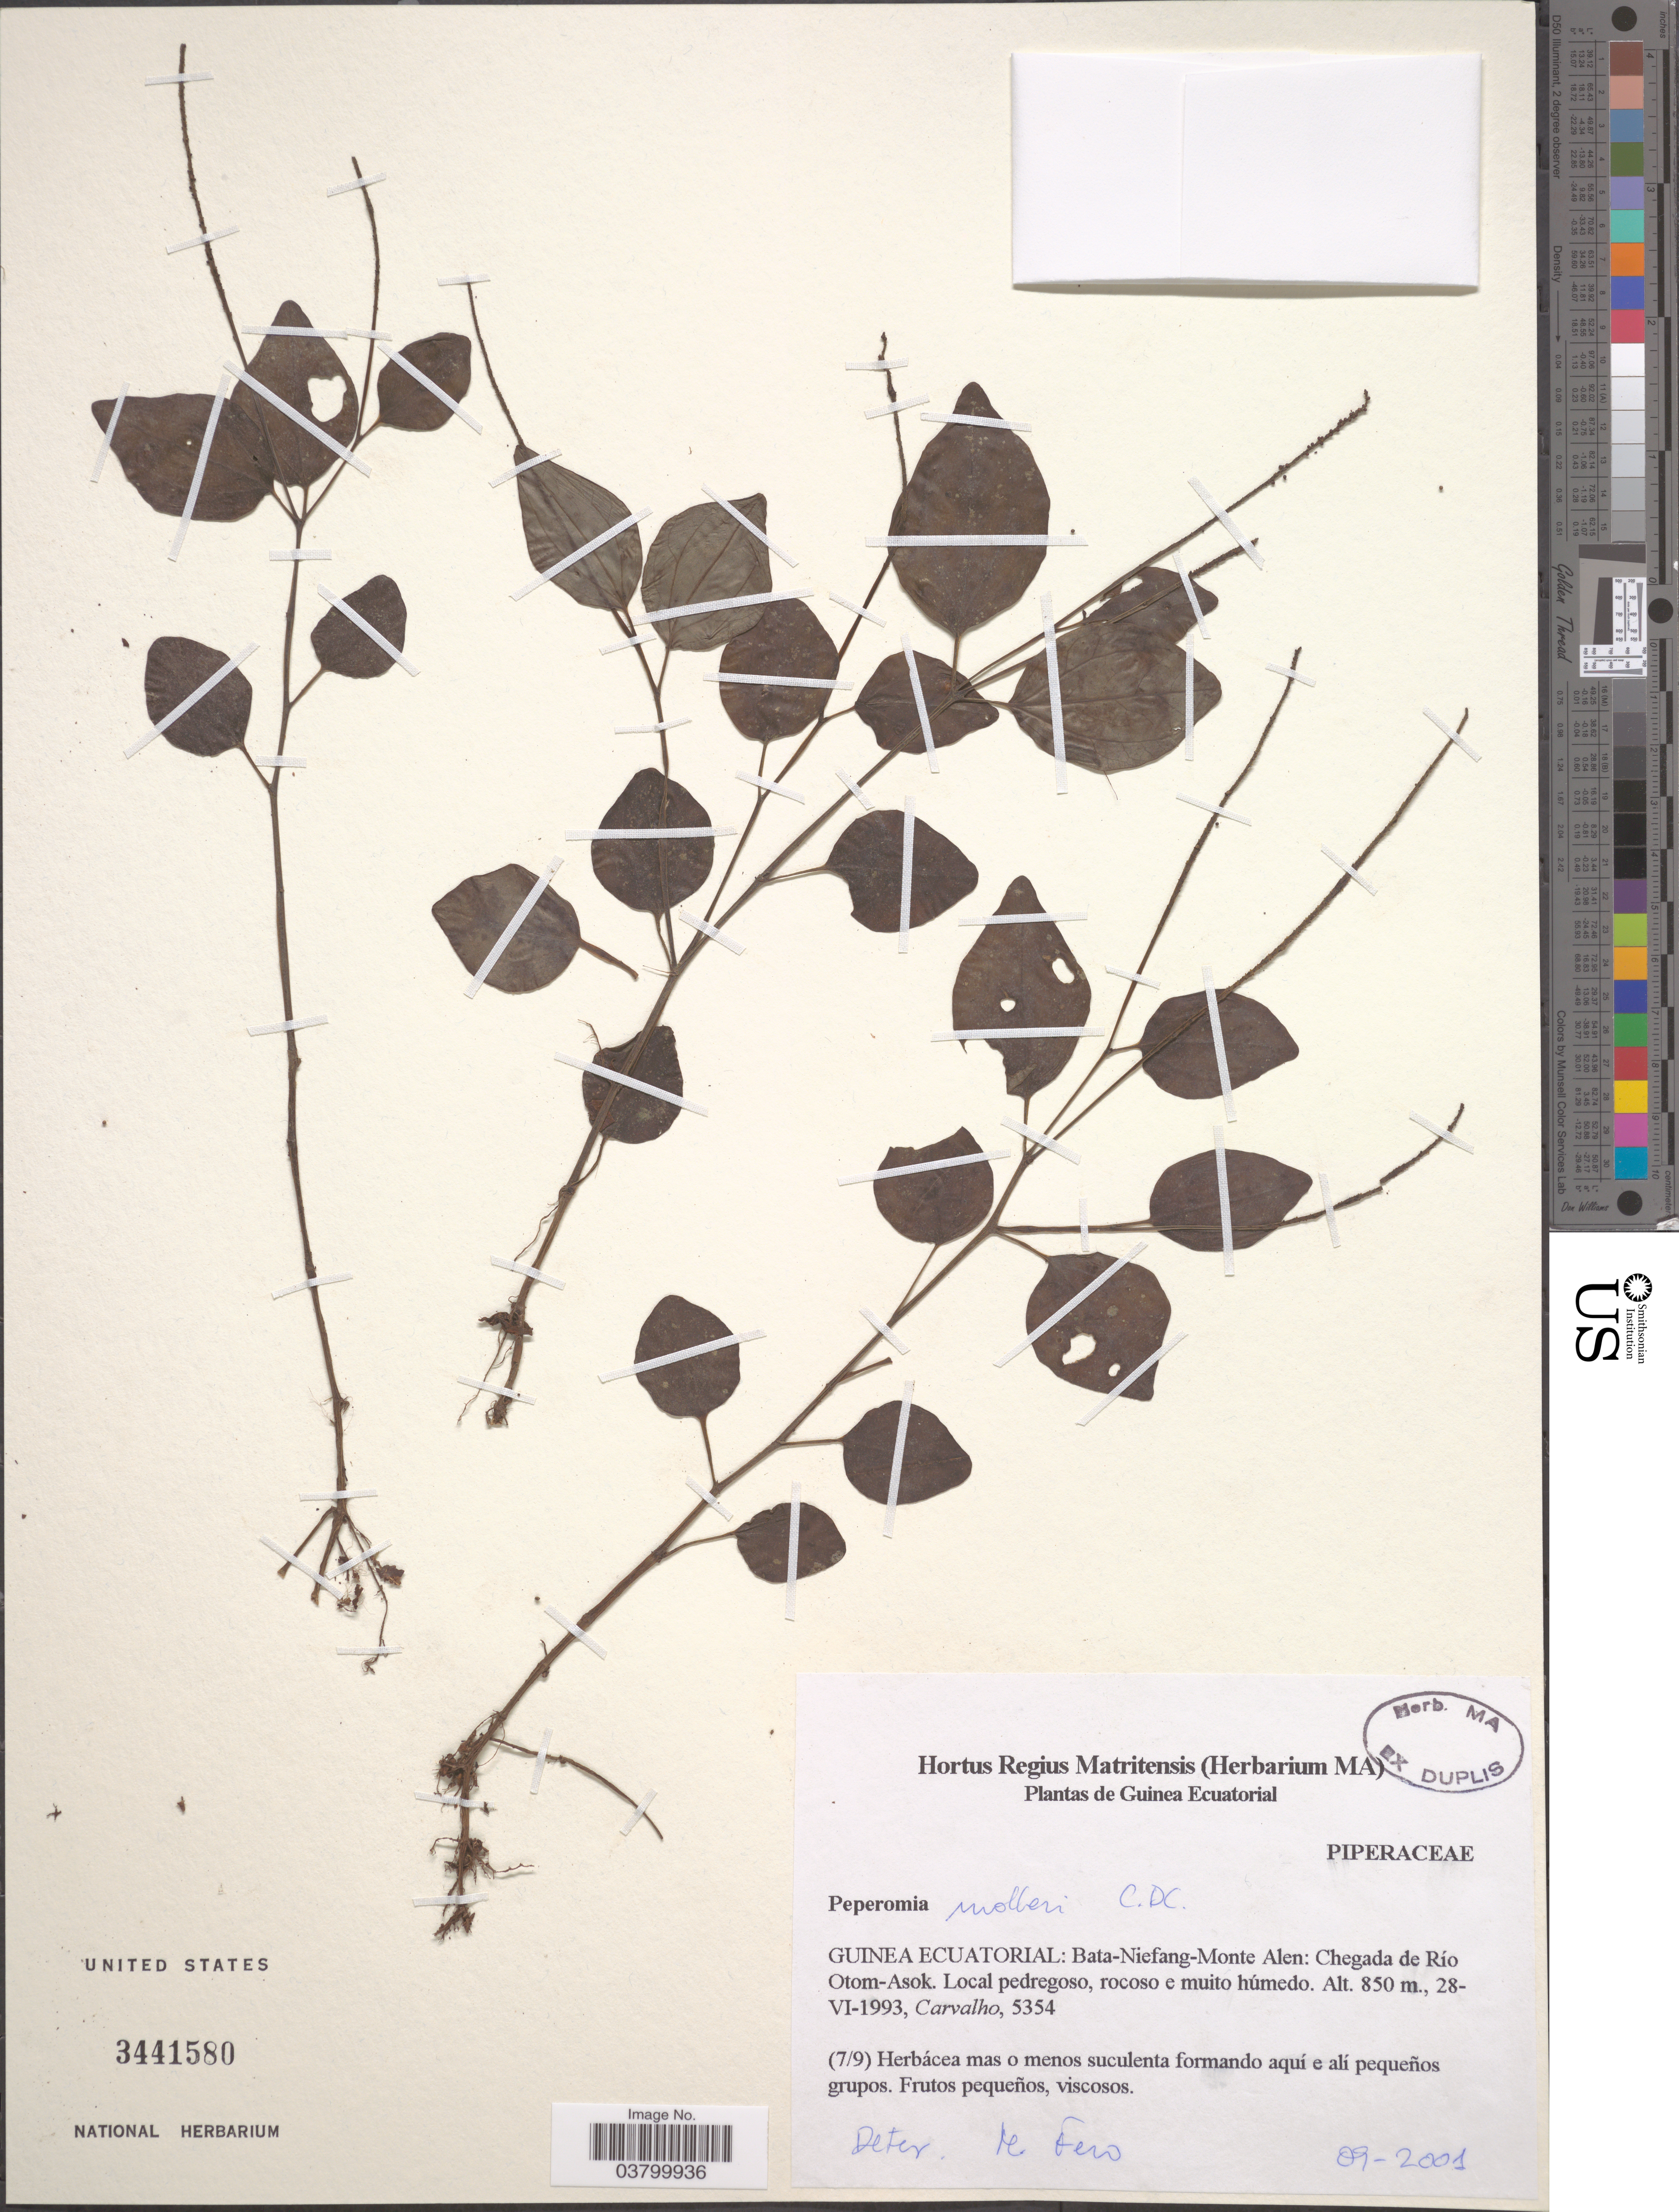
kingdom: Plantae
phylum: Tracheophyta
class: Magnoliopsida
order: Piperales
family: Piperaceae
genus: Peperomia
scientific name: Peperomia molleri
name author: C. DC.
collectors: Carvalho, --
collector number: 5354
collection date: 1993-06-28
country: Equatorial Guinea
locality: Bata-Niefang-Monte Alen: Chegada de Río Otom-Asok.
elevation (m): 850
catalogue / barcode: US 3441580